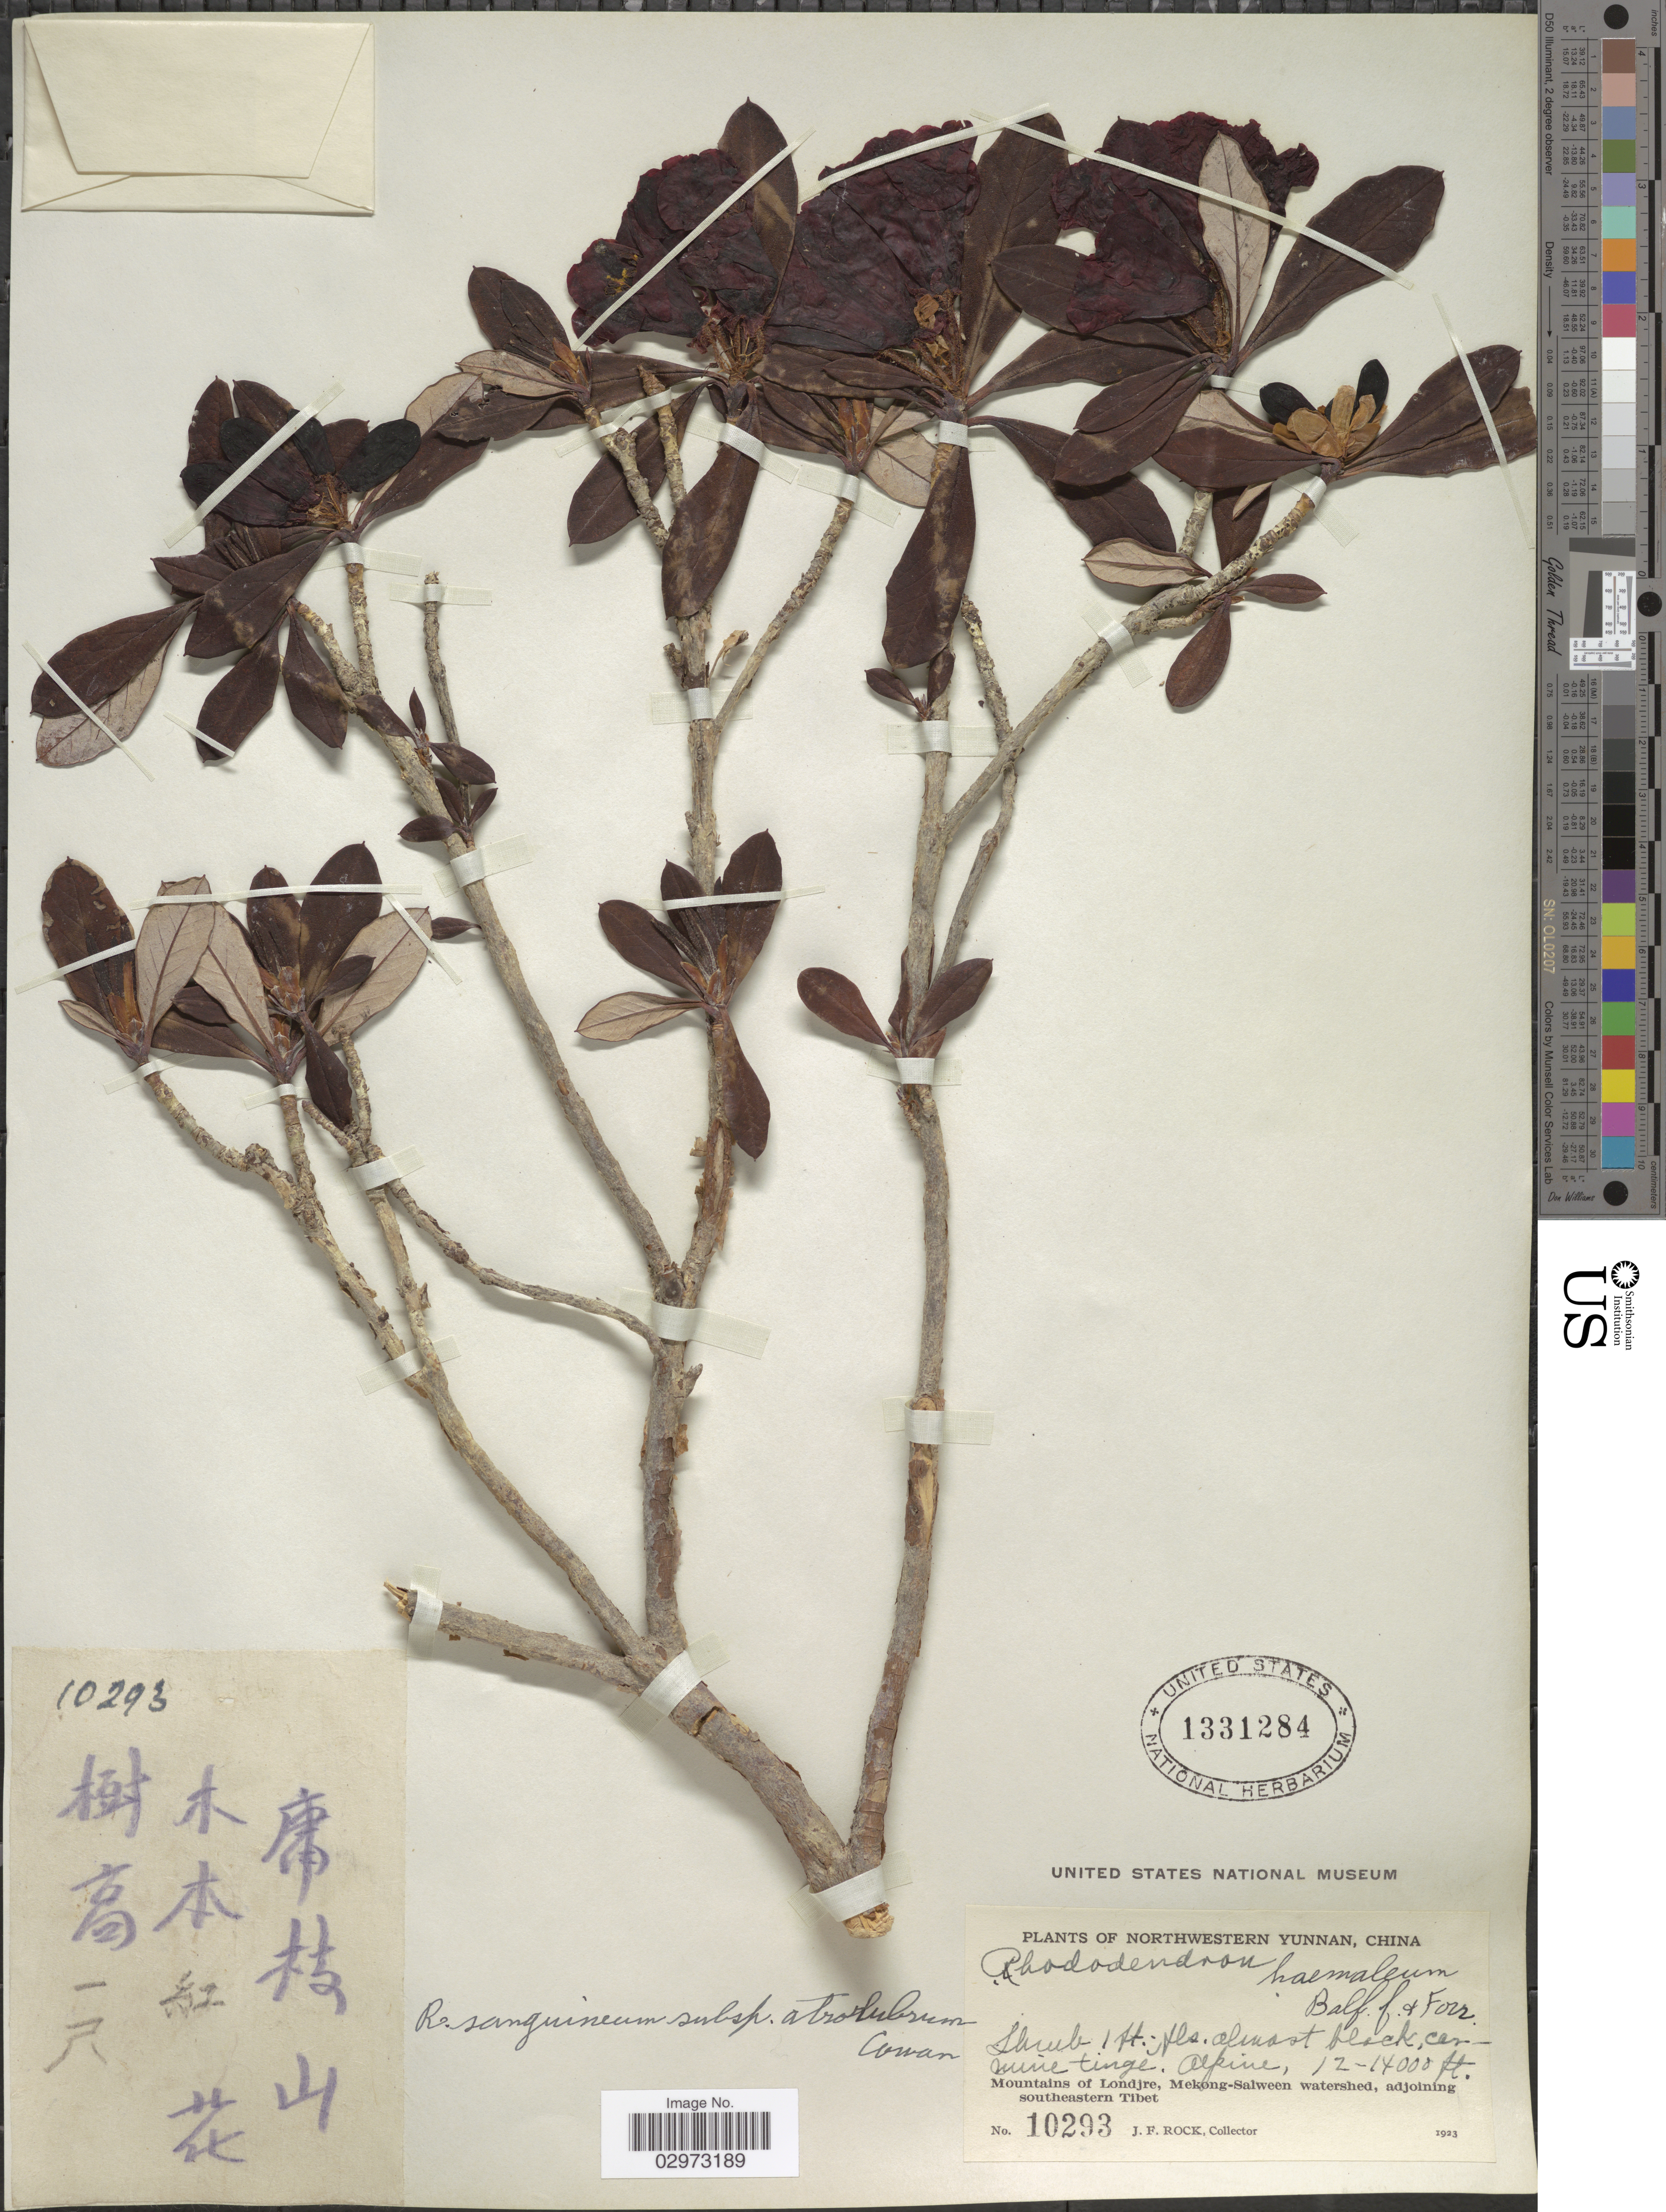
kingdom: Plantae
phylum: Tracheophyta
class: Magnoliopsida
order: Ericales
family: Ericaceae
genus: Rhododendron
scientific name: Rhododendron sanguineum subsp. atrorubrum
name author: Cowan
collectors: J. Rock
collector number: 10293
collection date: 1923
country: China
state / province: Yunnan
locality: Northwestern Yunnan. Alpine. Mountains of Londjre, Mekong-Salween watershed, adjoining southeastern Tibet.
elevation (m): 3658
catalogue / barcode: US 1331284